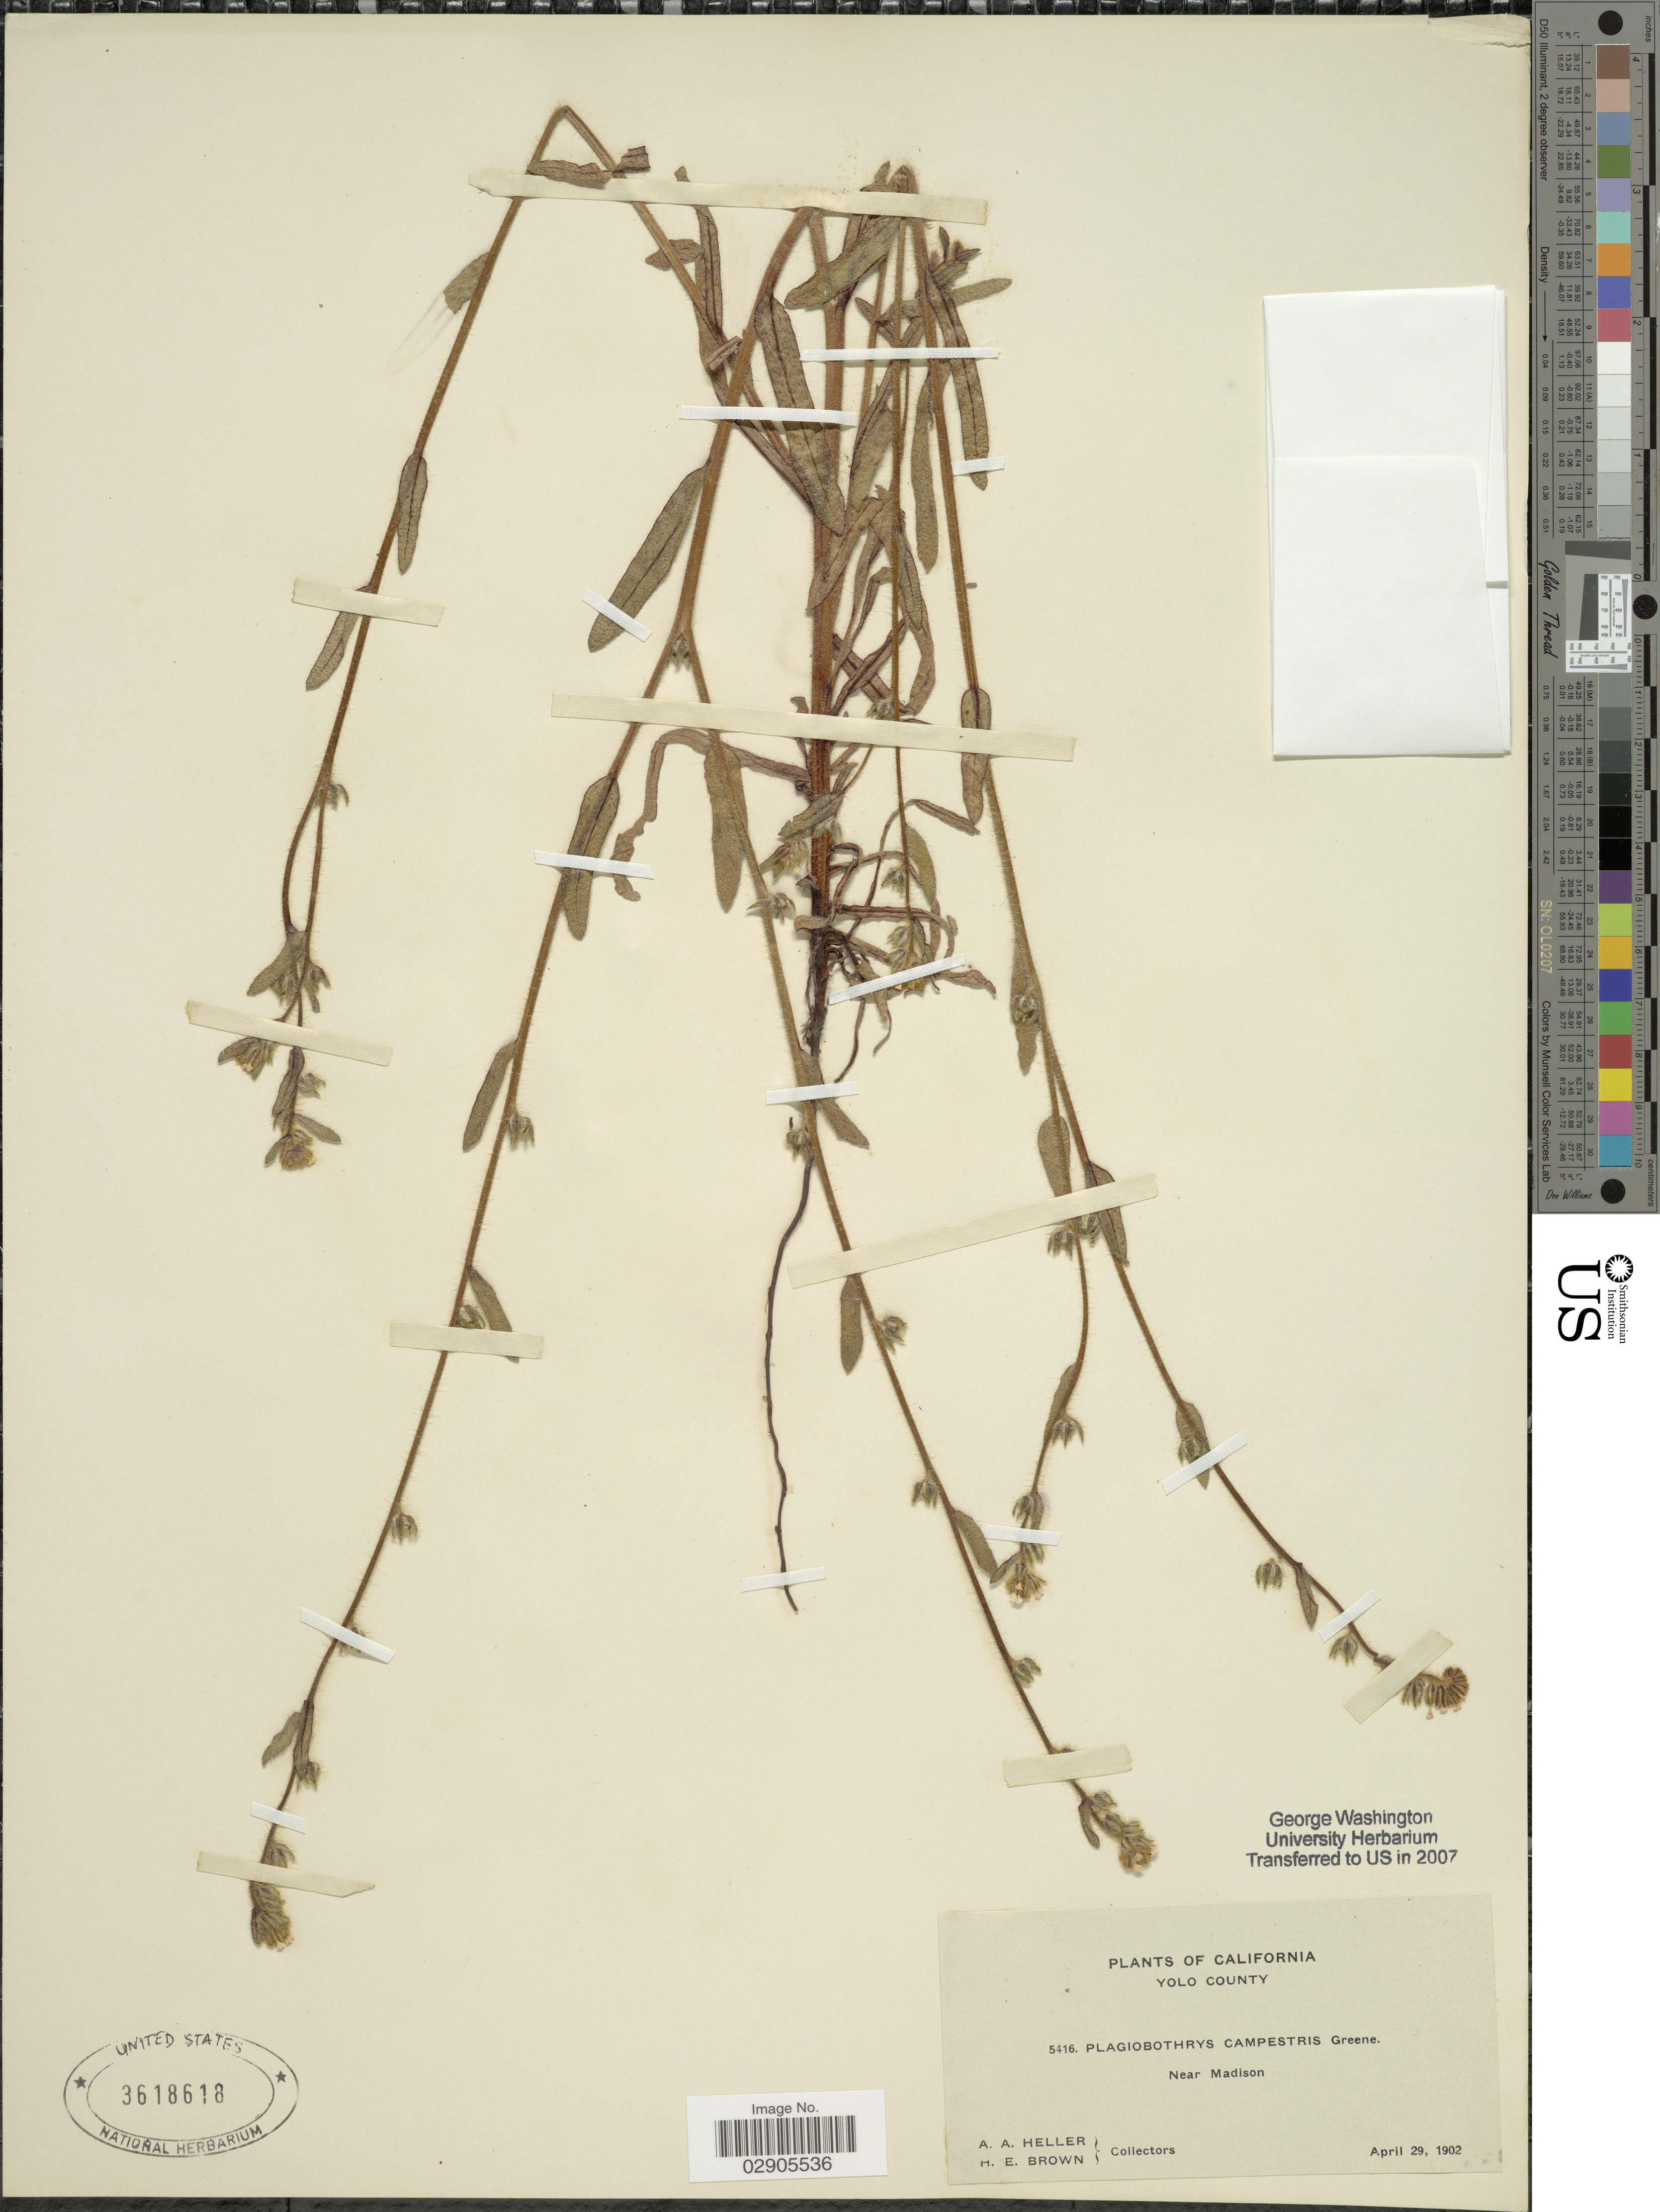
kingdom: Plantae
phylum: Tracheophyta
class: Magnoliopsida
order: Boraginales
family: Boraginaceae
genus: Plagiobothrys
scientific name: Plagiobothrys campestris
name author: Greene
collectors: A. A. Heller & H. E. Brown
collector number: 5416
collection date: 1902-04-29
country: United States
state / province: California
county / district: Yolo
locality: Yolo County. Near Madison.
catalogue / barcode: US 3618618